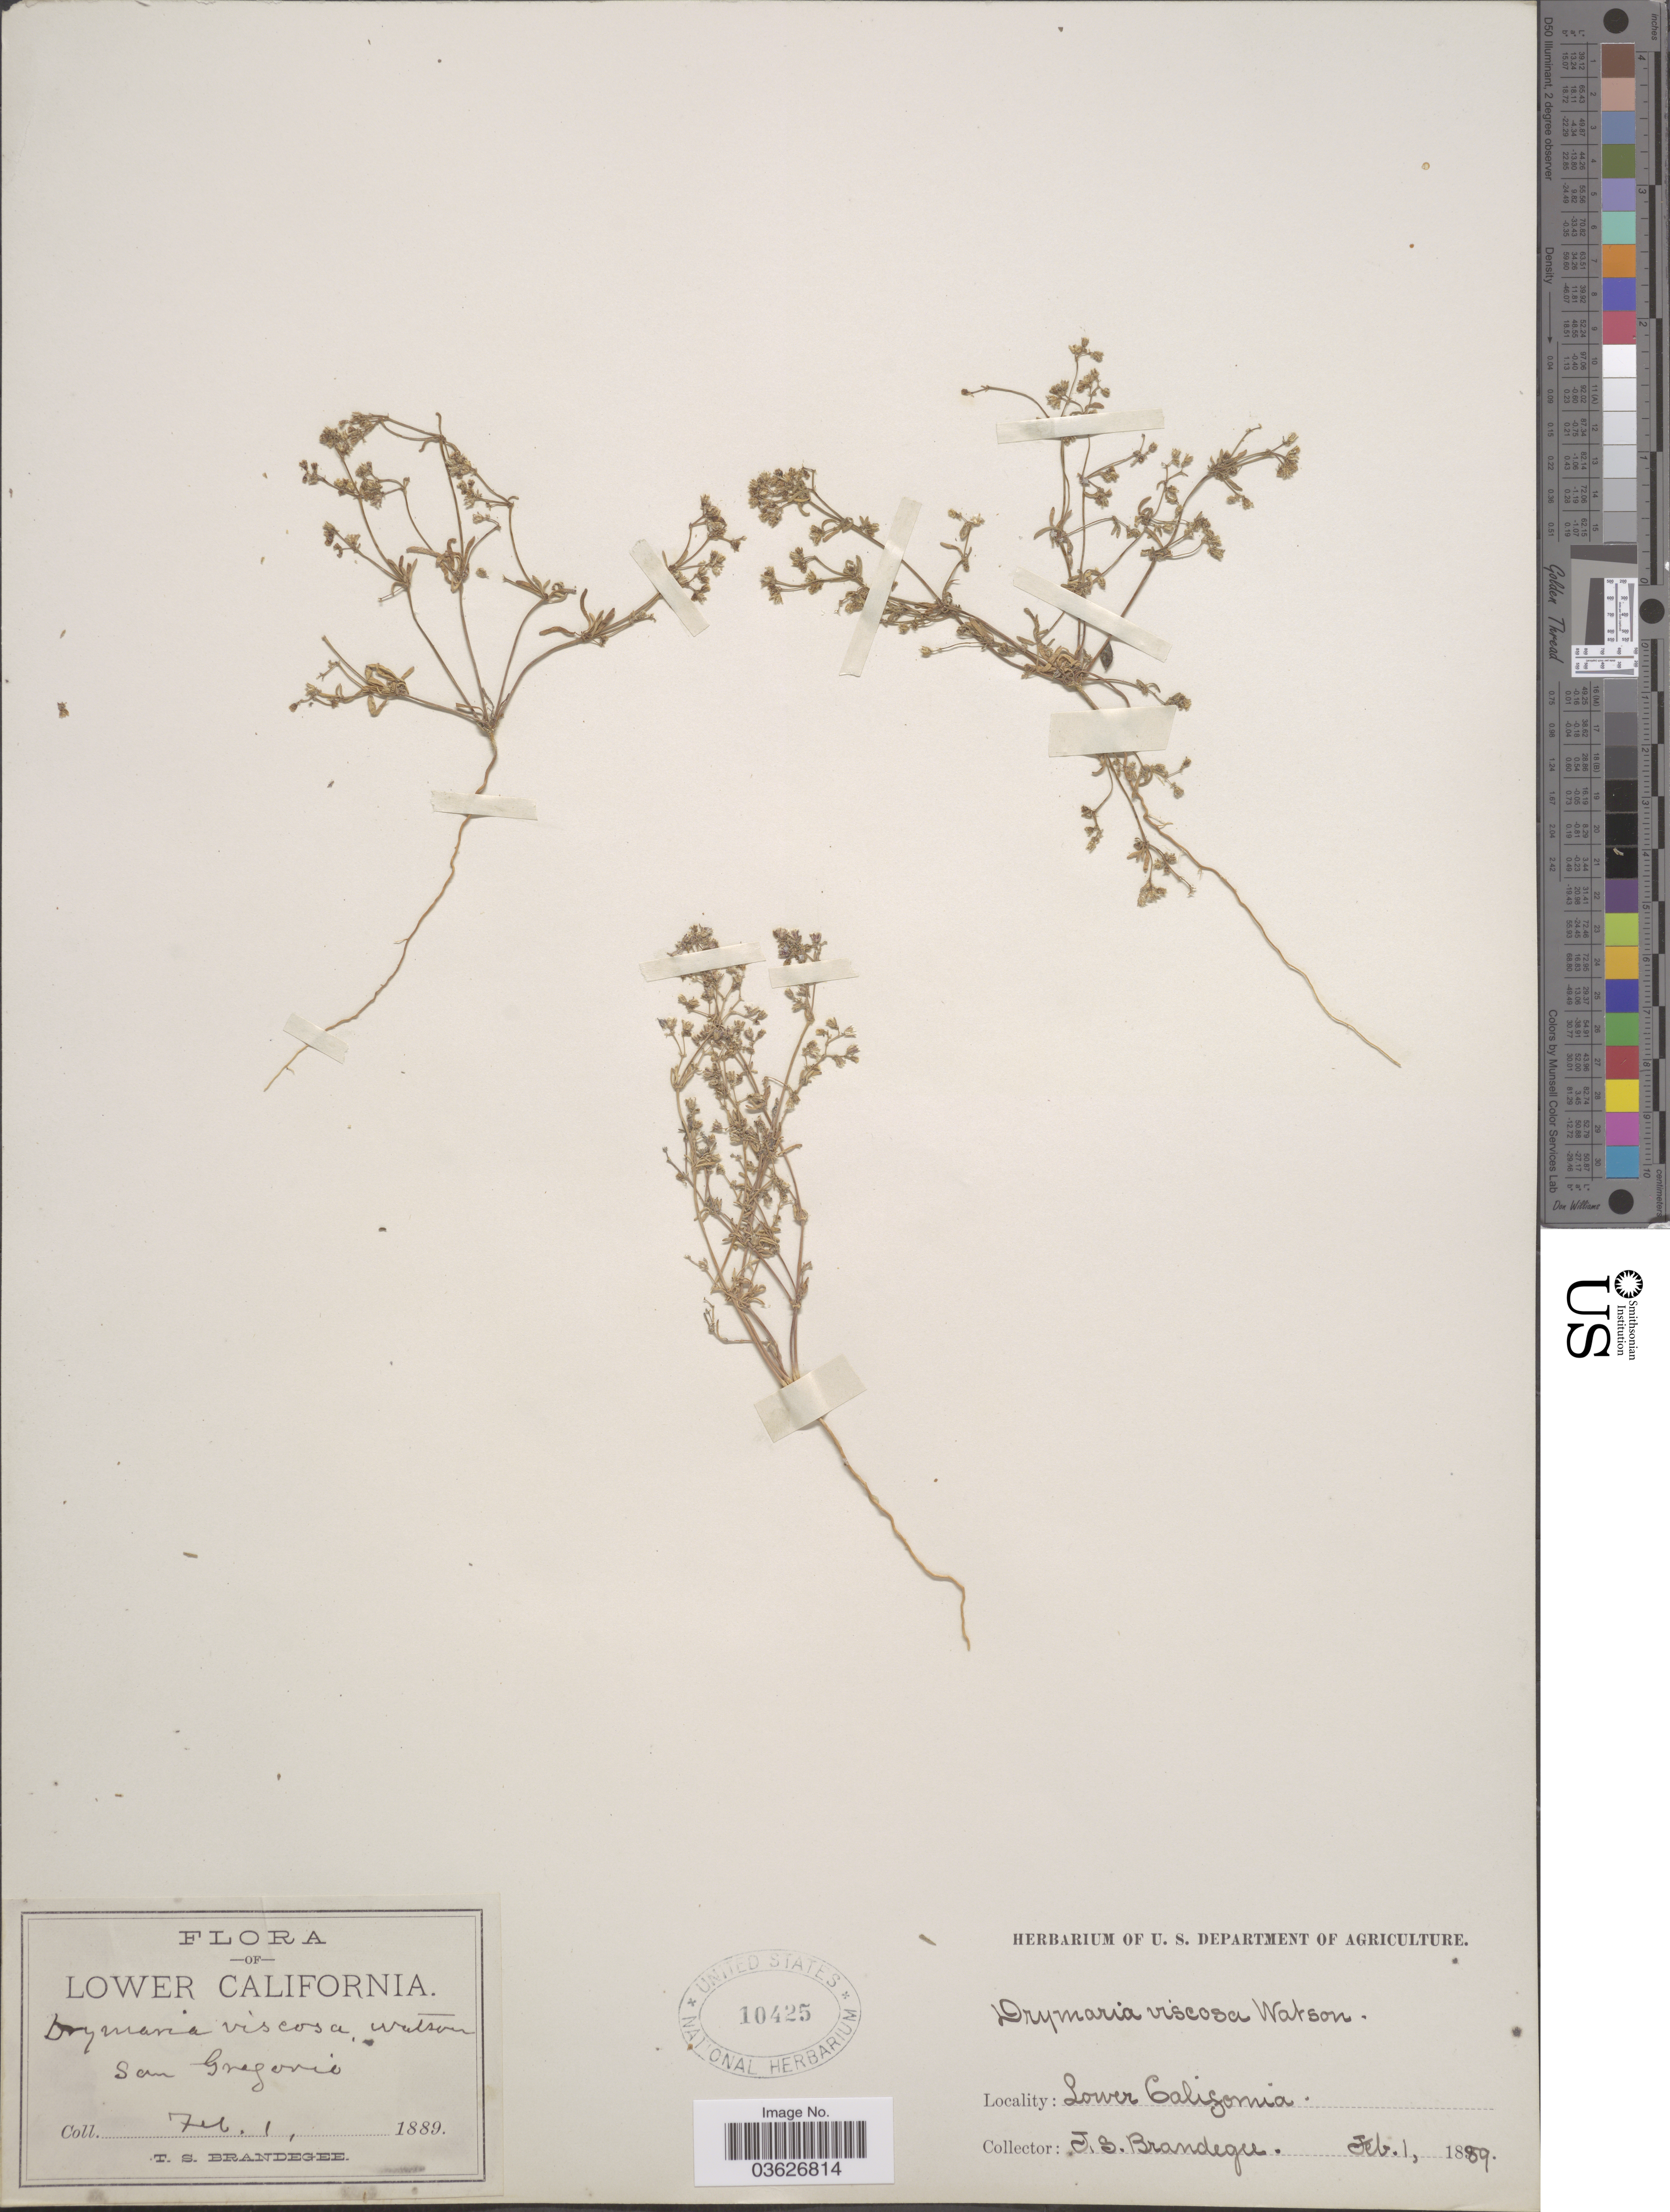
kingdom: Plantae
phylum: Tracheophyta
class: Magnoliopsida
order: Caryophyllales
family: Caryophyllaceae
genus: Drymaria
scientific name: Drymaria viscosa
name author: S. Watson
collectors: T. S. Brandegee (herbarium)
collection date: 1889-02-01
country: Mexico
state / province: Baja California Sur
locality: Lower California. San Gregorio.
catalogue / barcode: US 10425